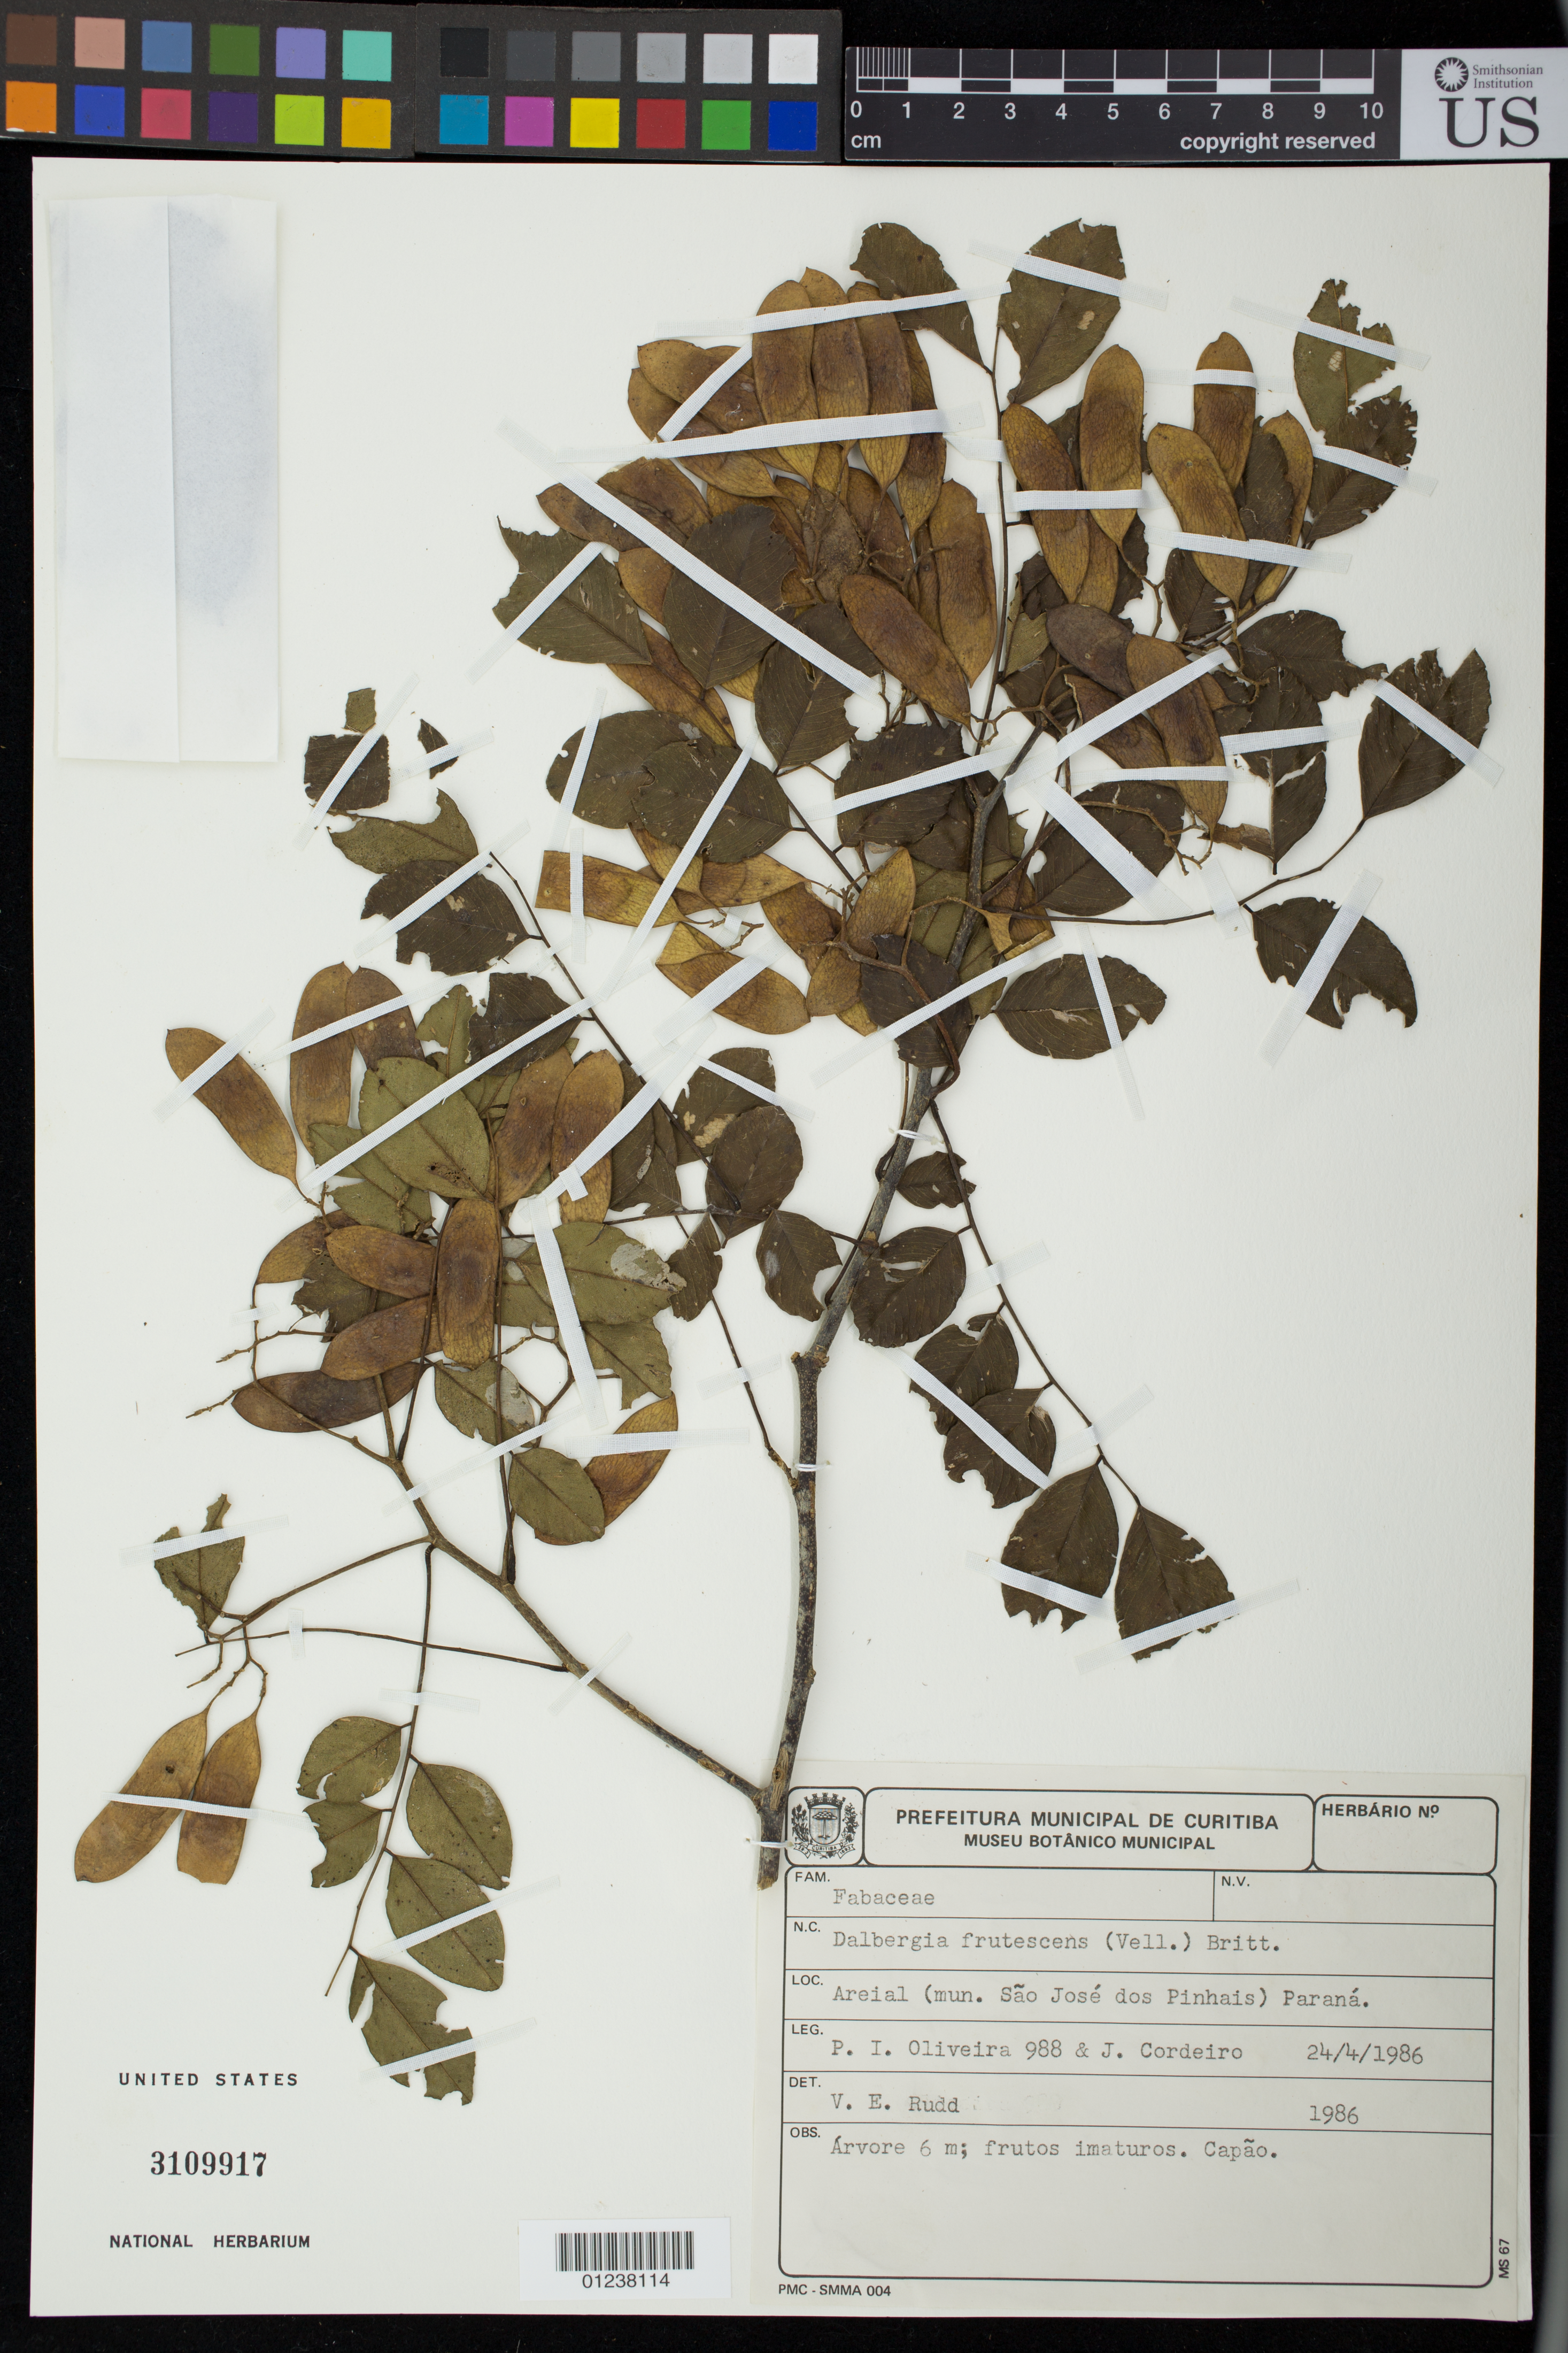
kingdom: Plantae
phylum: Tracheophyta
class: Magnoliopsida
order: Fabales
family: Fabaceae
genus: Dalbergia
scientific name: Dalbergia frutescens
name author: (Vell.) Britton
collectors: P. Oliveira & J. Cordeiro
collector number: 988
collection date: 1986-04-24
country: Brazil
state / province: Paraná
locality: Areial (mun. Sao Jose dos Pinhais)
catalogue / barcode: US 3109917